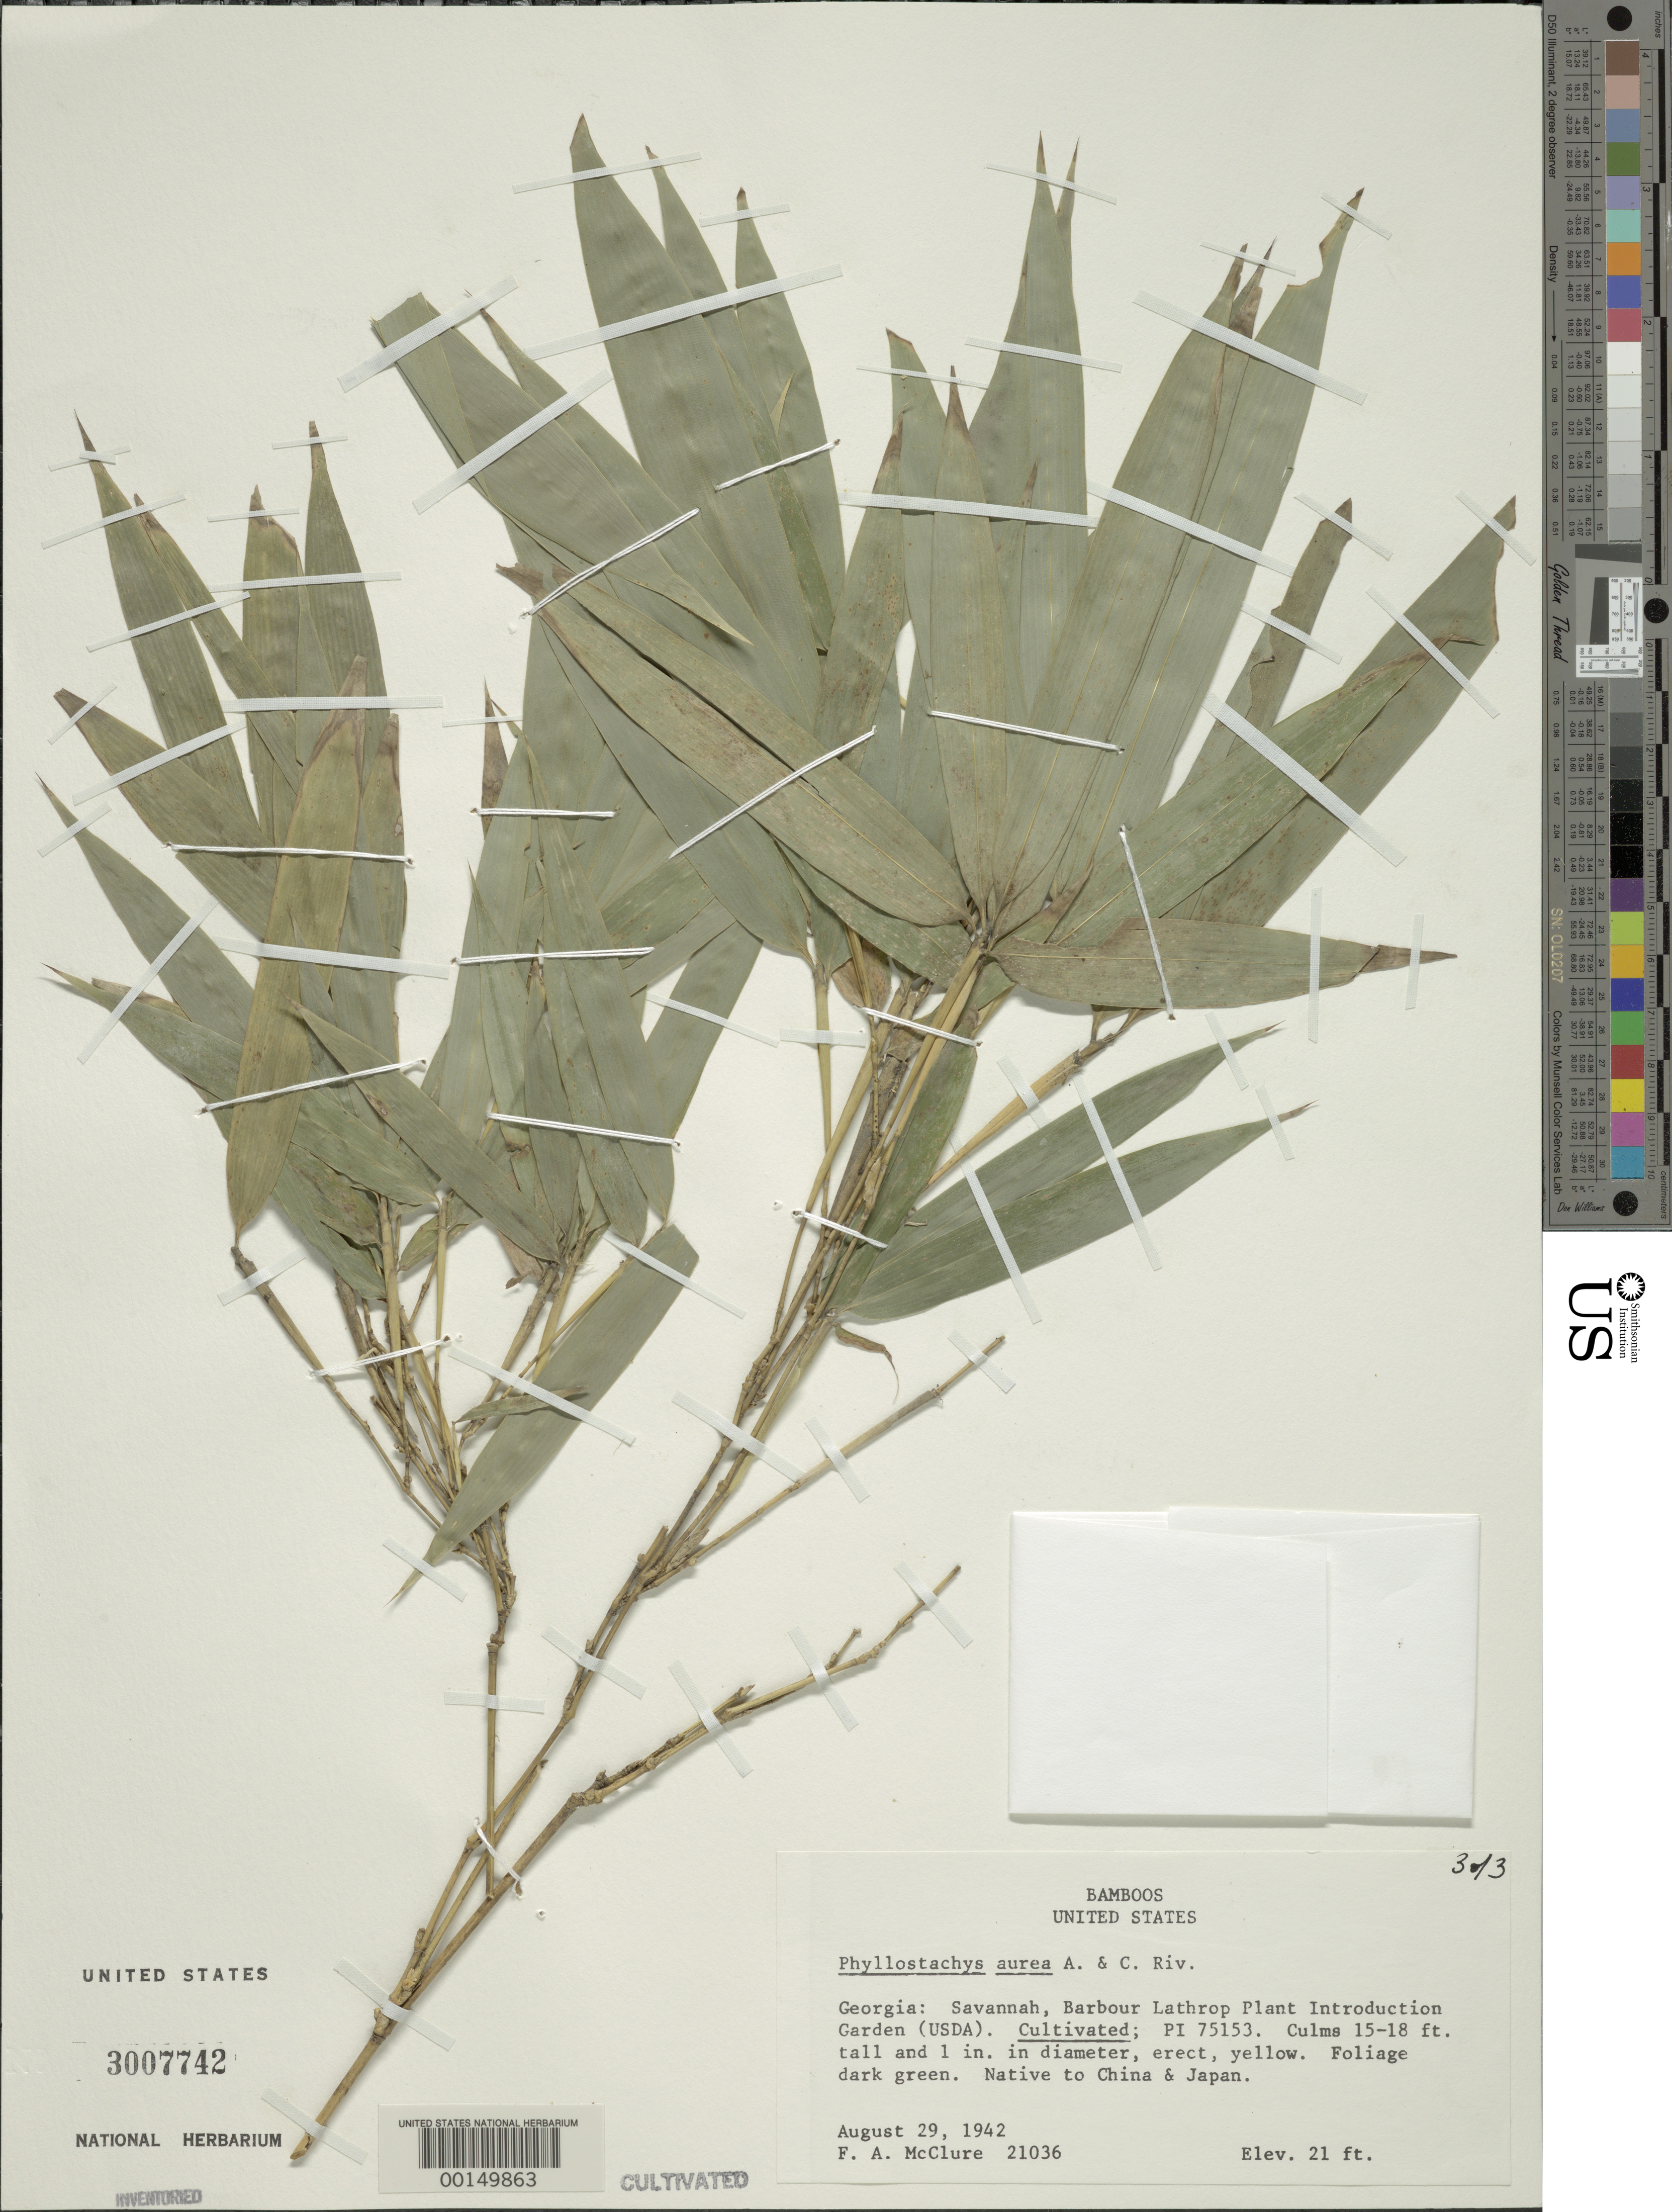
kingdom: Plantae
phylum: Tracheophyta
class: Liliopsida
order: Poales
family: Poaceae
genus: Phyllostachys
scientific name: Phyllostachys aurea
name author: Rivière & C. Rivière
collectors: F. A. McClure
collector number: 21036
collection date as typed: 29 Aug 1942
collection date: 1942-08-29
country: United States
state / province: Georgia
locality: Savannah, barbour lathrop plant intro, garden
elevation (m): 6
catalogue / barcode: US 3007742